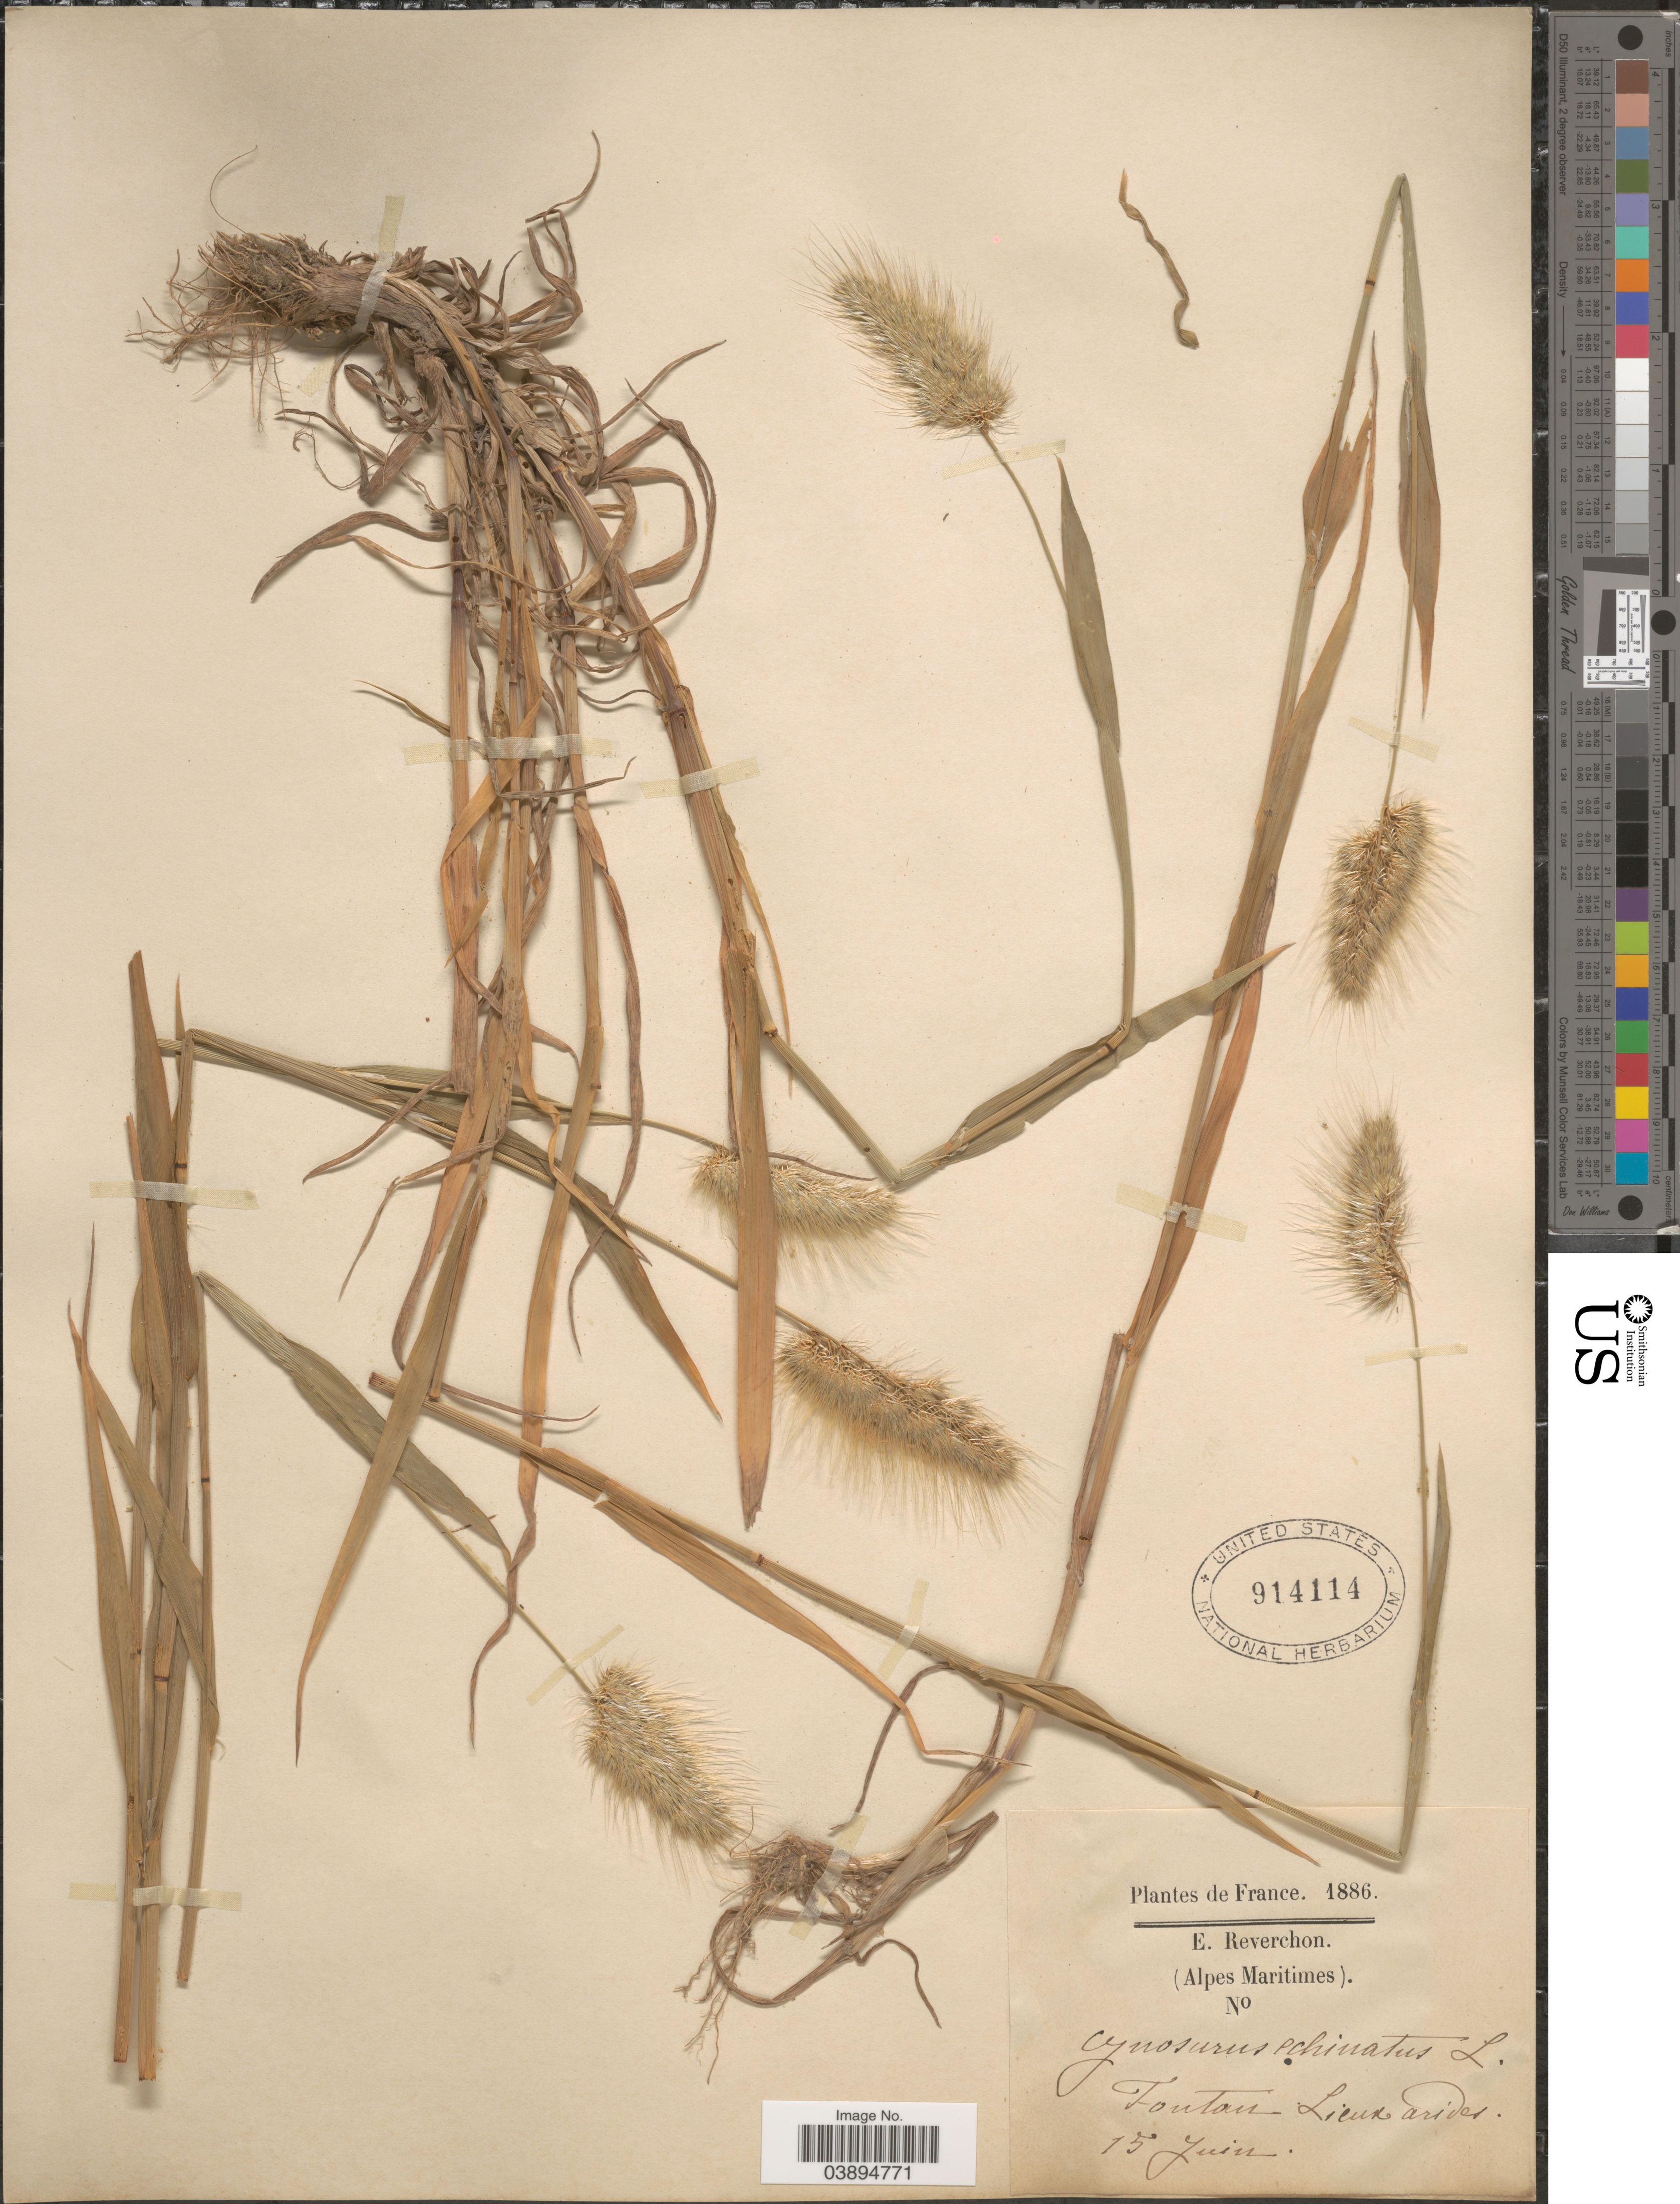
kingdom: Plantae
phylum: Tracheophyta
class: Liliopsida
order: Poales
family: Poaceae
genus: Cynosurus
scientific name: Cynosurus echinatus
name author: L.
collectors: E. Reverchon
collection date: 1886-06-15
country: France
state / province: Provence-Alpes-Côte d'Azur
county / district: Alpes-Maritimes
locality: (Alpes Maritimes). Fontan Lieux arides.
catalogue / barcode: US 914114